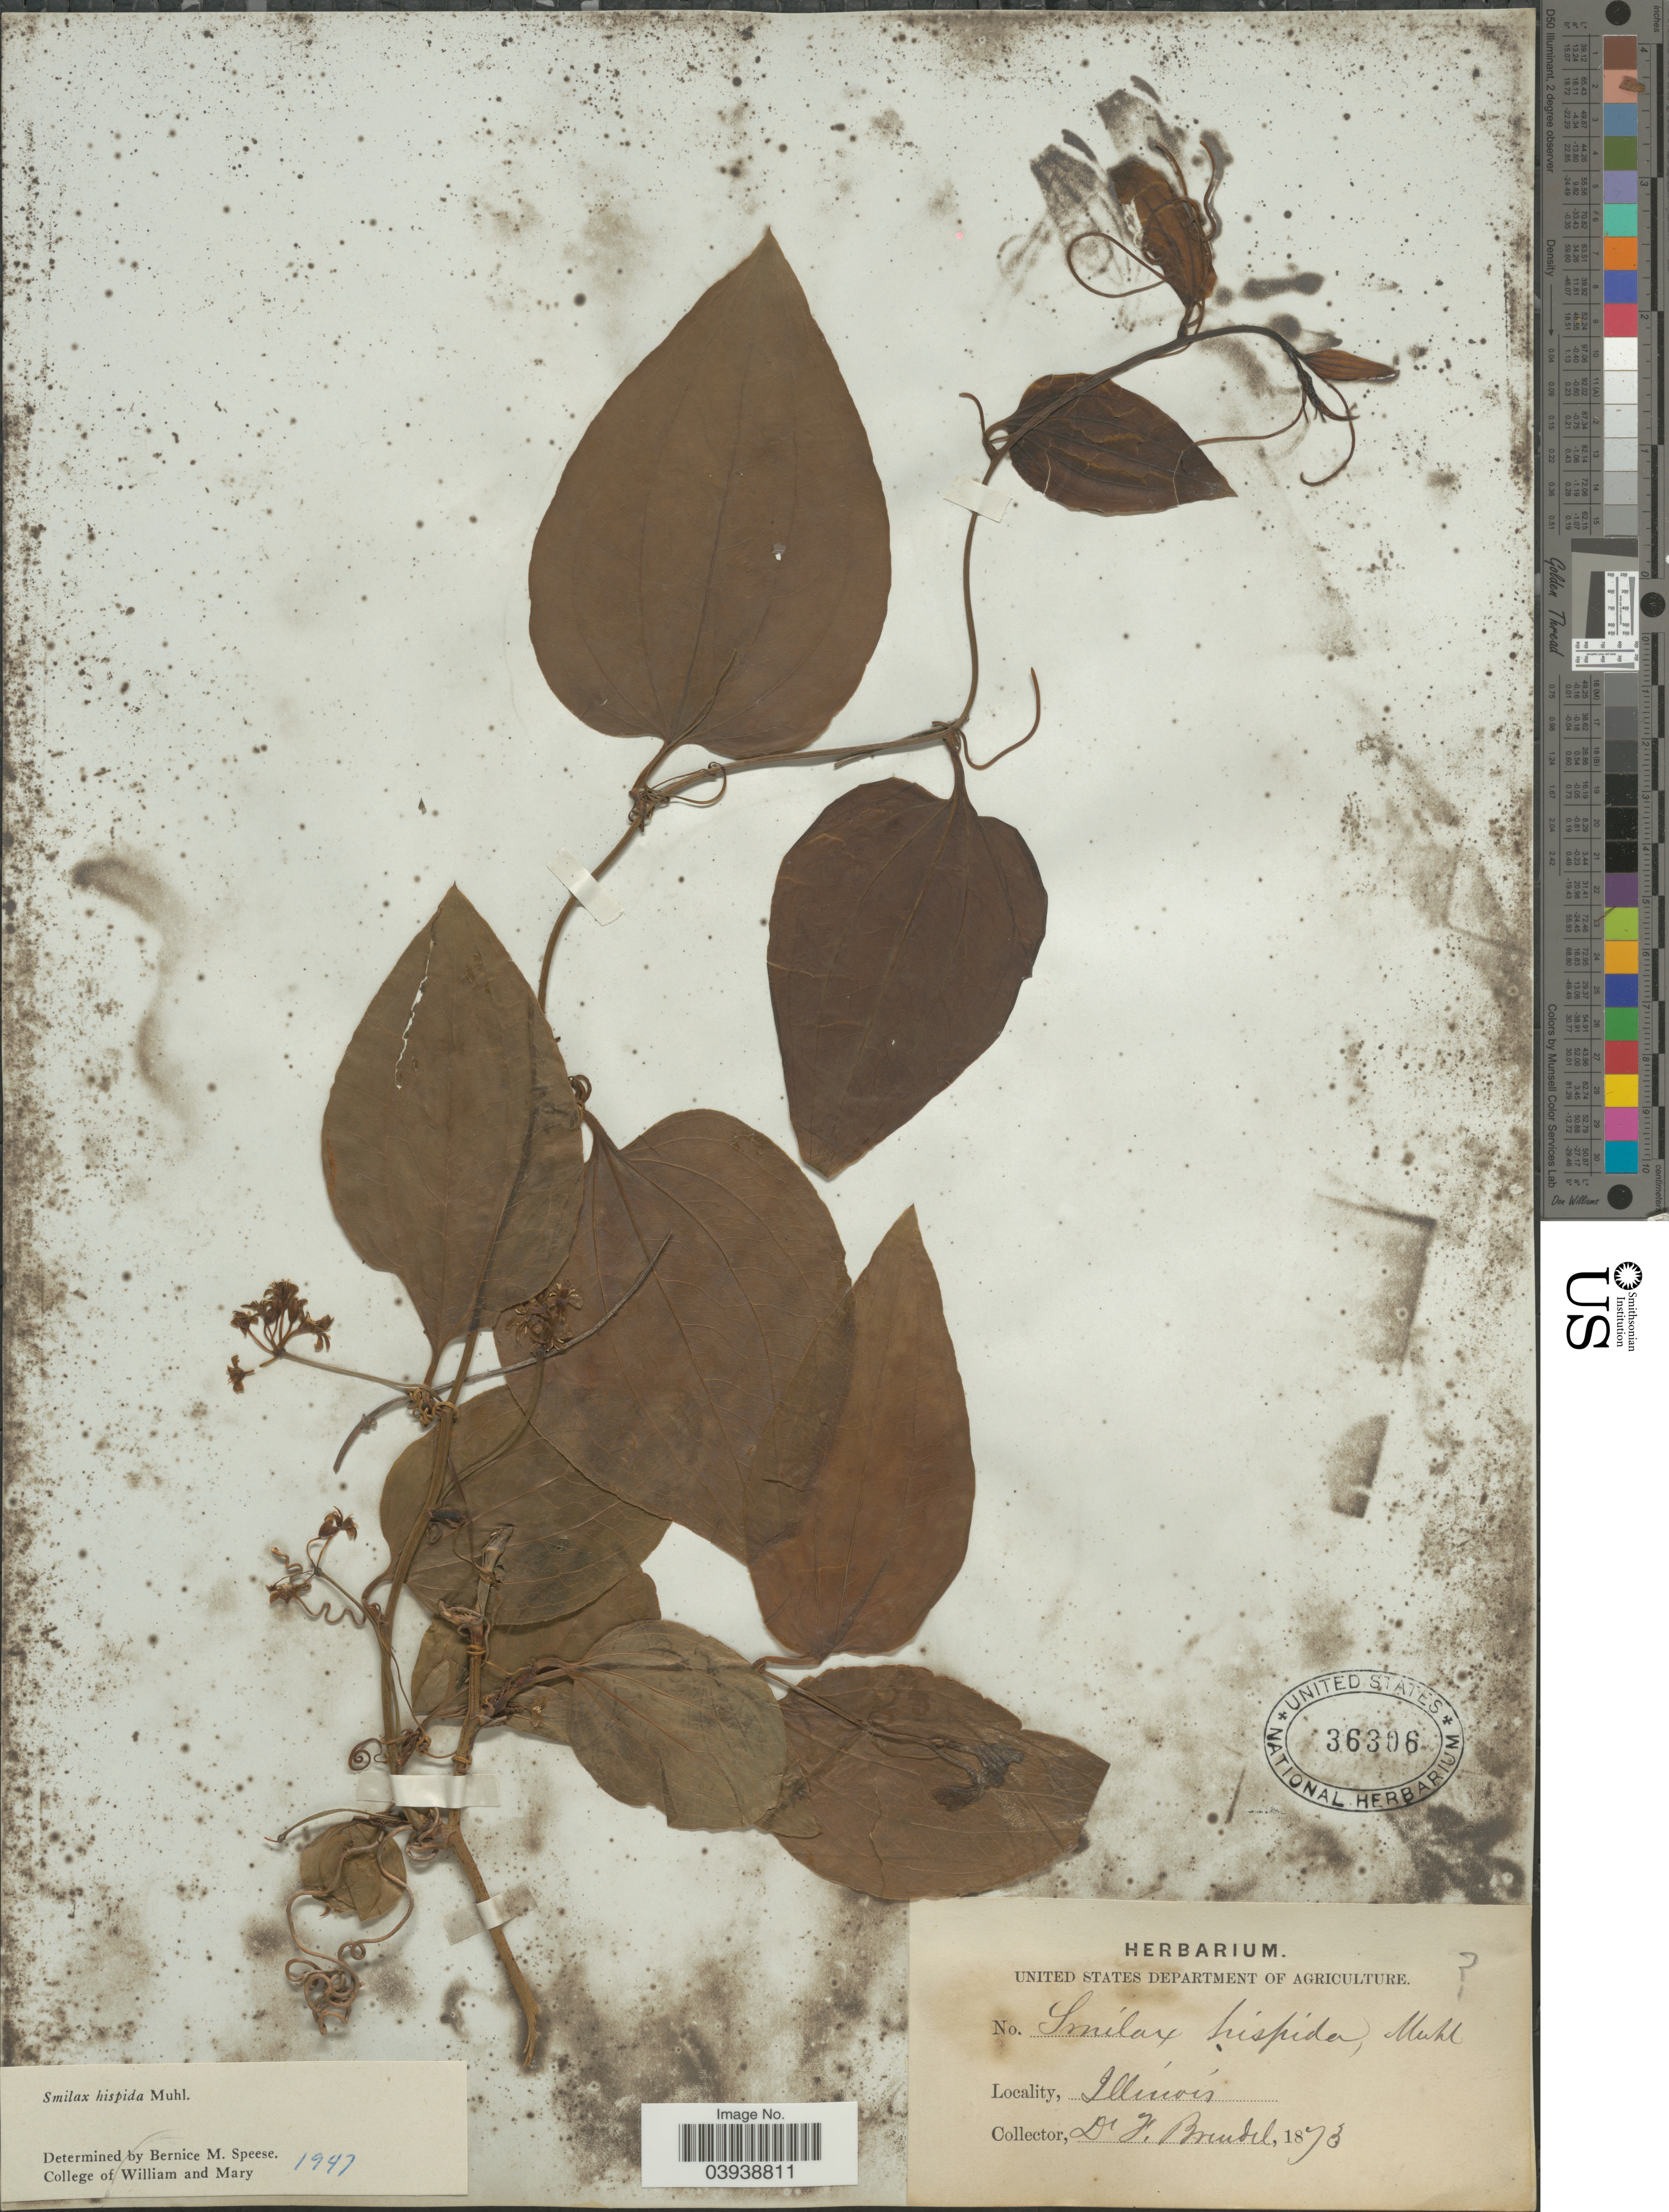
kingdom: Plantae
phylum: Tracheophyta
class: Liliopsida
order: Liliales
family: Smilacaceae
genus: Smilax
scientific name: Smilax hispida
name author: Raf.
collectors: J. Brendel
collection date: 1873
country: United States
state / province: Illinois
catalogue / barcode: US 36306